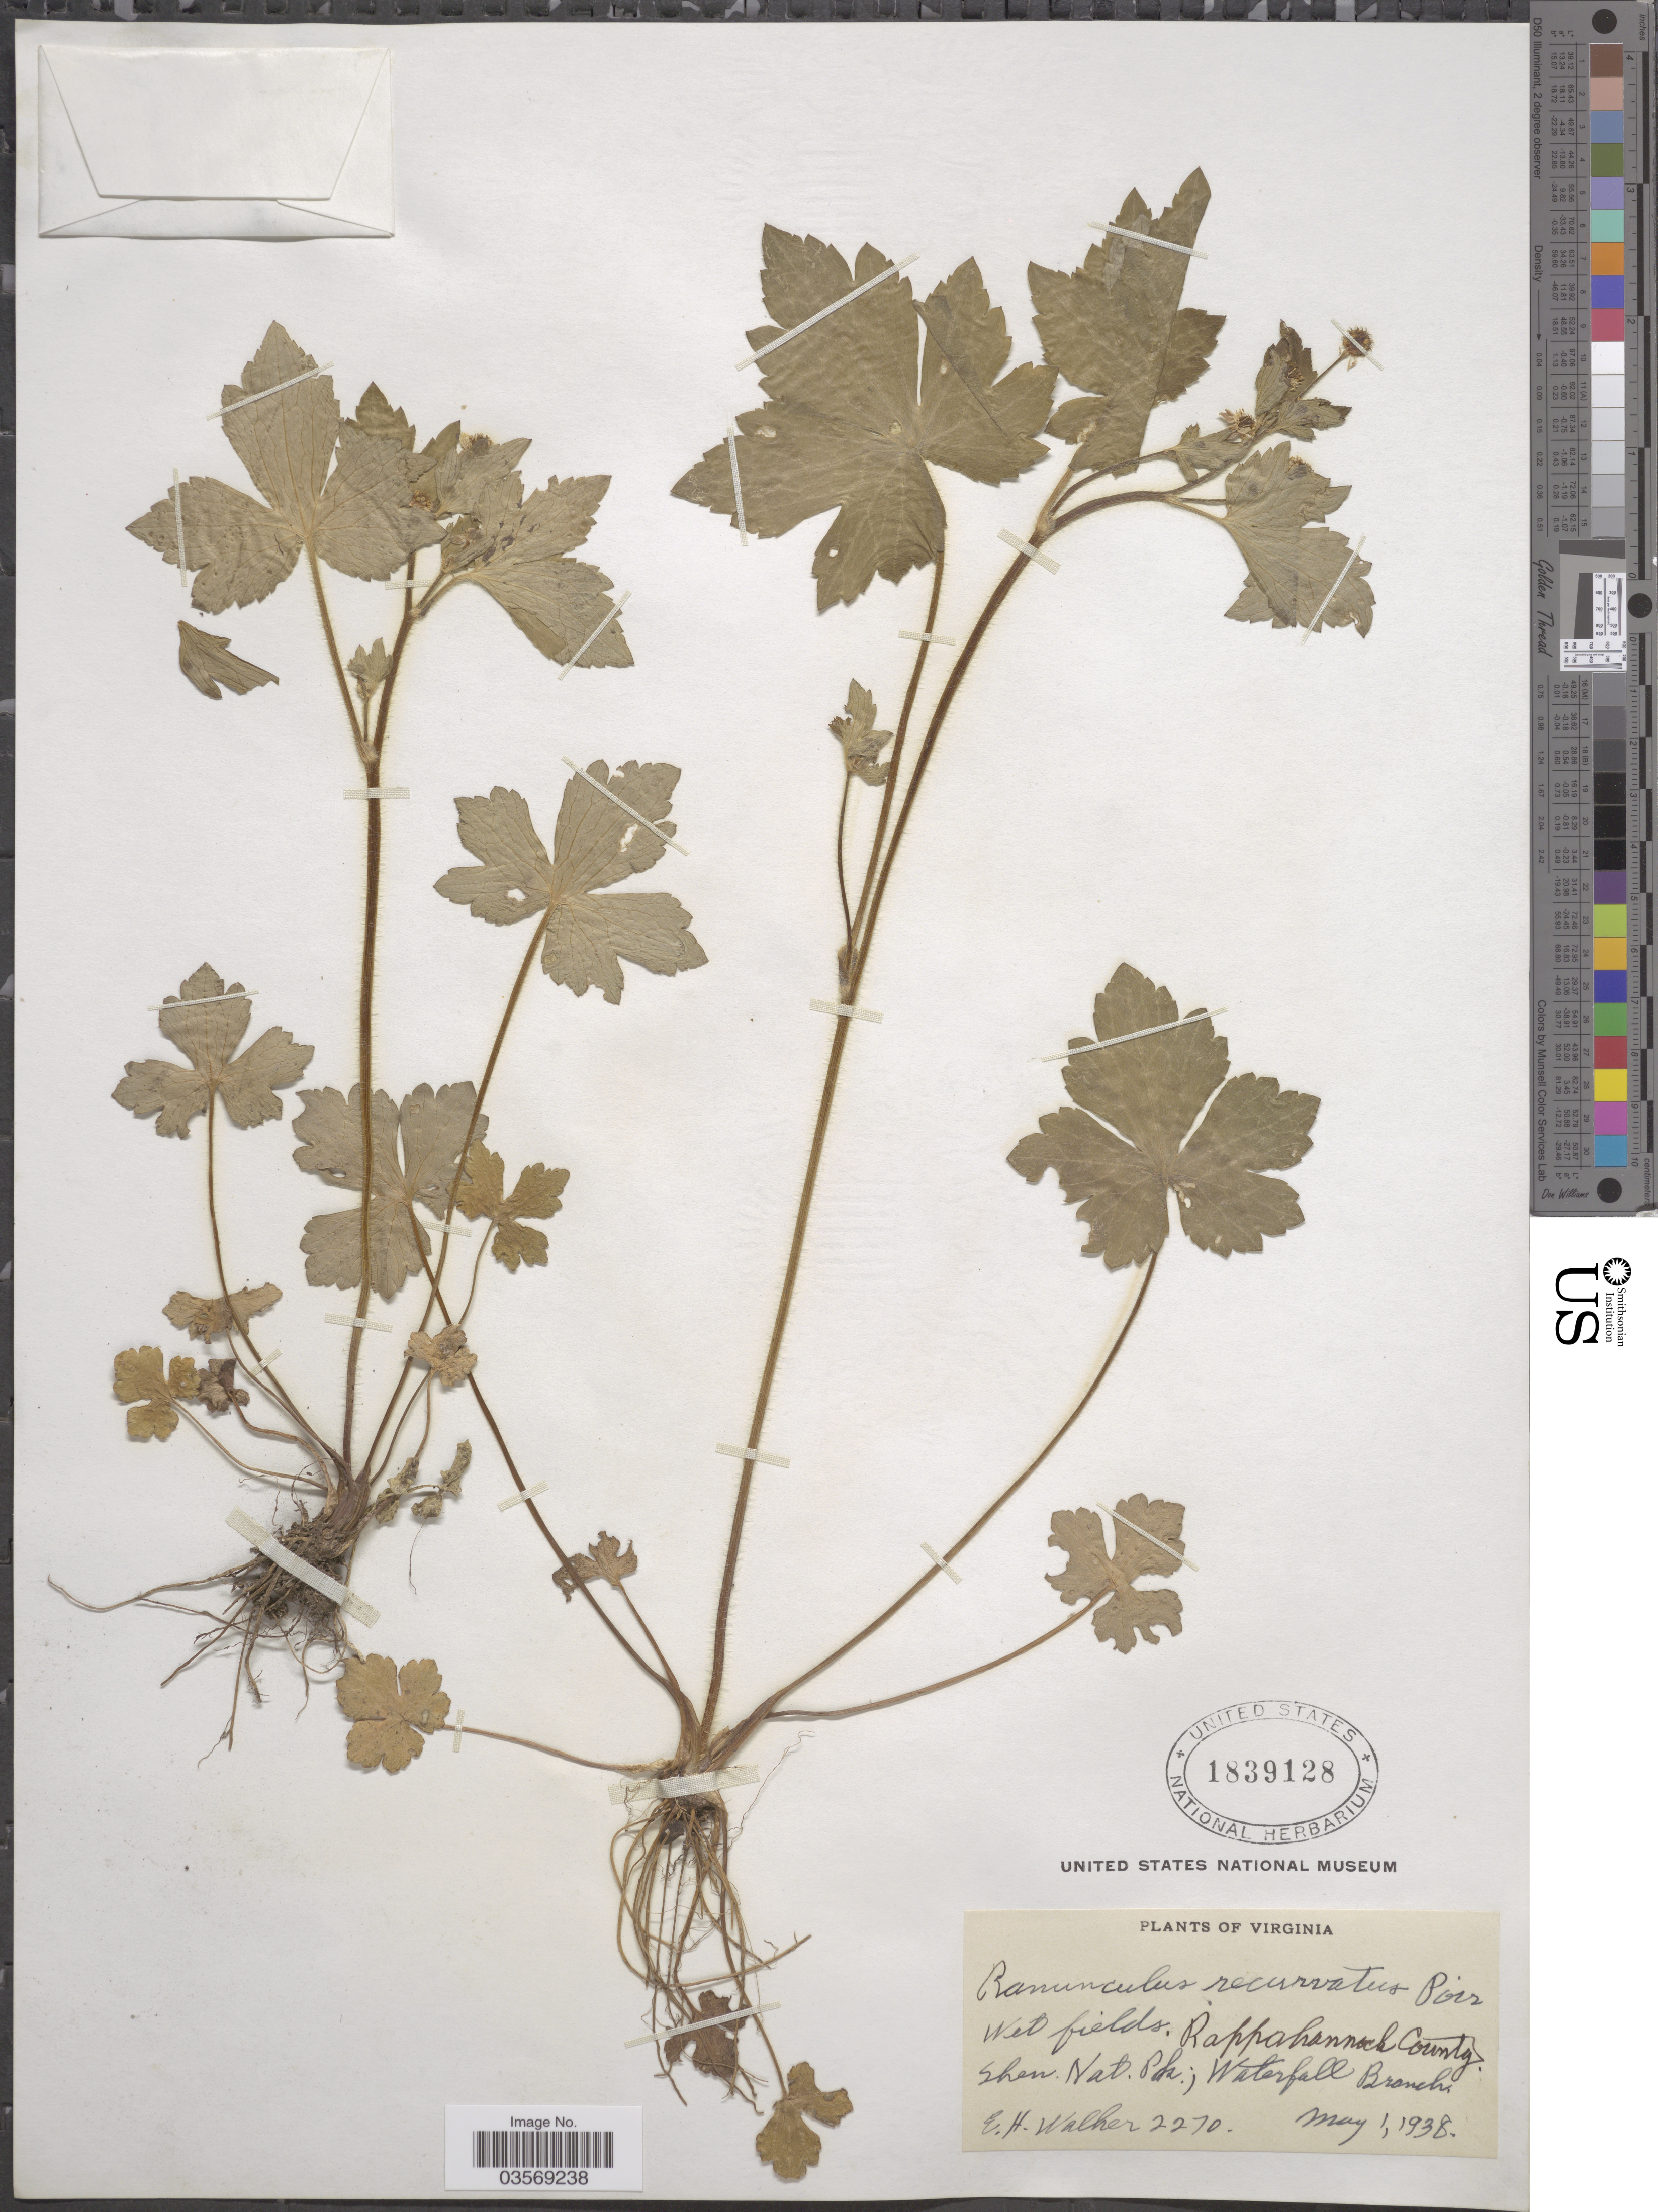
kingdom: Plantae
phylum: Tracheophyta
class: Magnoliopsida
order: Ranunculales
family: Ranunculaceae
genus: Ranunculus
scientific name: Ranunculus recurvatus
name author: Poir.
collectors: E. H. Walker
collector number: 2270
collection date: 1938-05-01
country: United States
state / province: Virginia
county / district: Rappahannock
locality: Shen. Nat. Pk.; Waterfall Branch.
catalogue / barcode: US 1839128